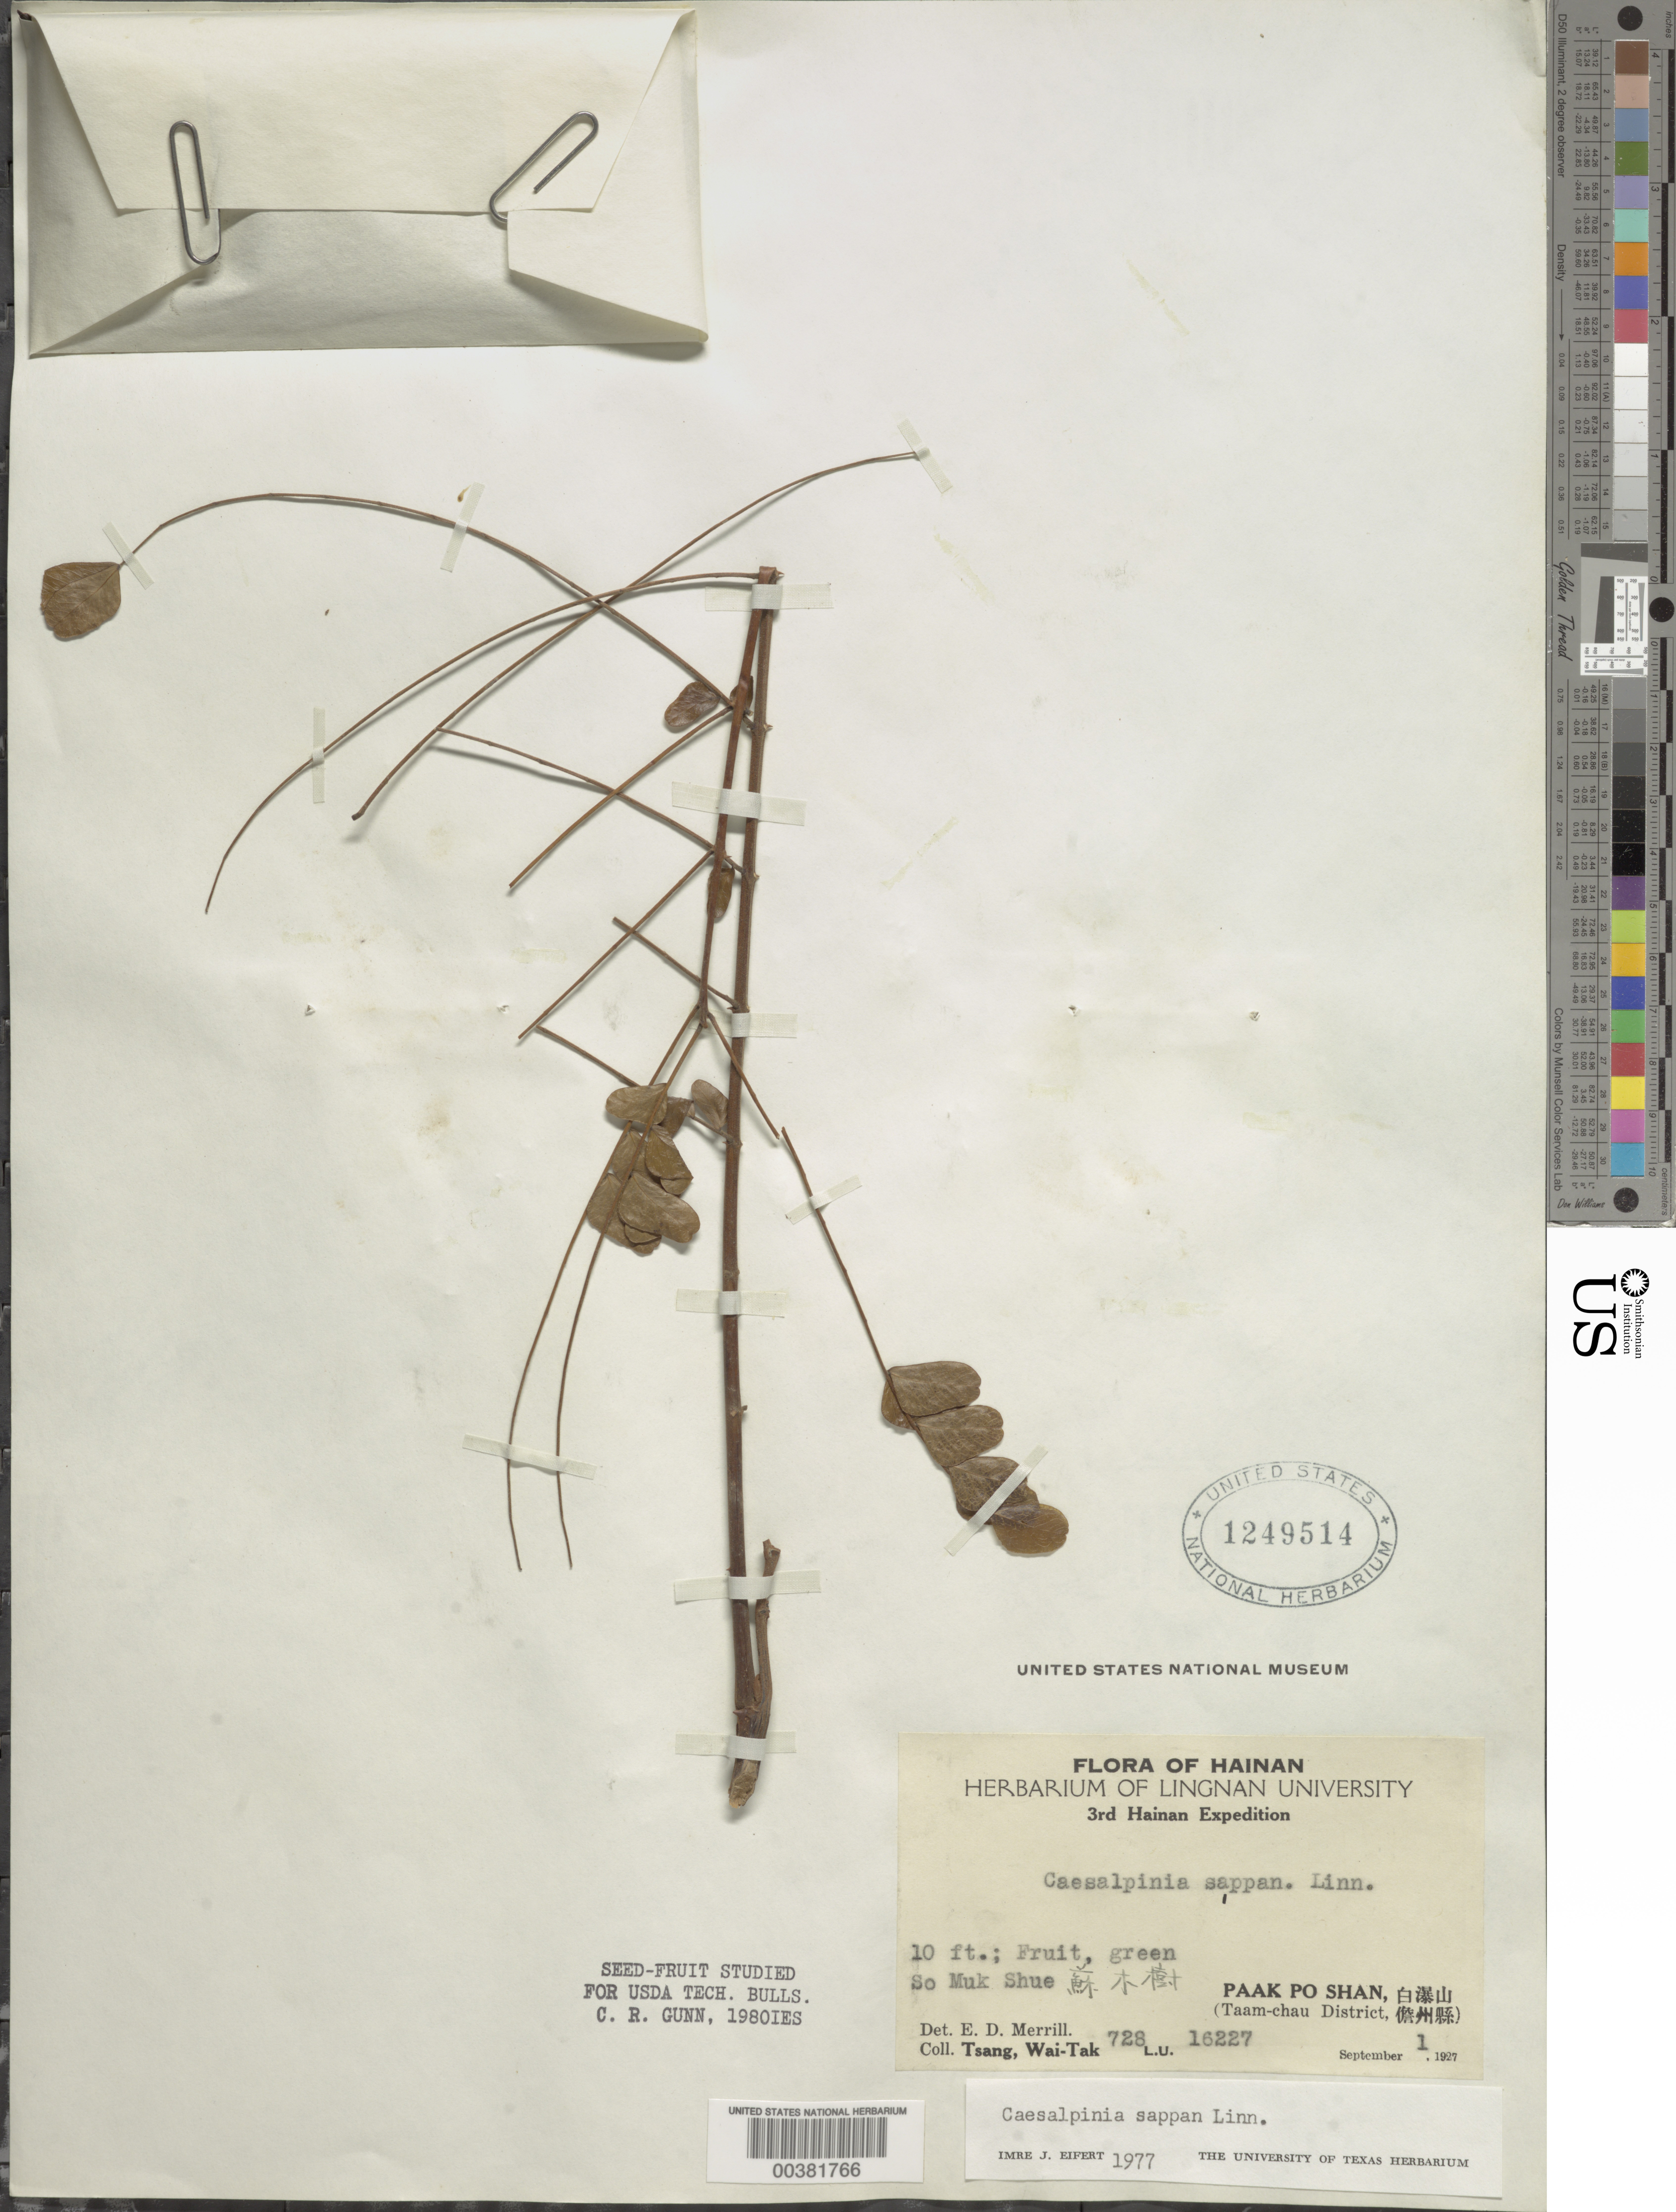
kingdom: Plantae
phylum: Tracheophyta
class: Magnoliopsida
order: Fabales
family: Fabaceae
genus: Biancaea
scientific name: Biancaea sappan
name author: (L.) Tod.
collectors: W. T. Tsang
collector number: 728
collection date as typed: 01 Sep 1927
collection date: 1927-09-01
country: China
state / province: Hainan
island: Hainan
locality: So muk shue, paak po shan, taam-chau dist.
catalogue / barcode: US 1249514